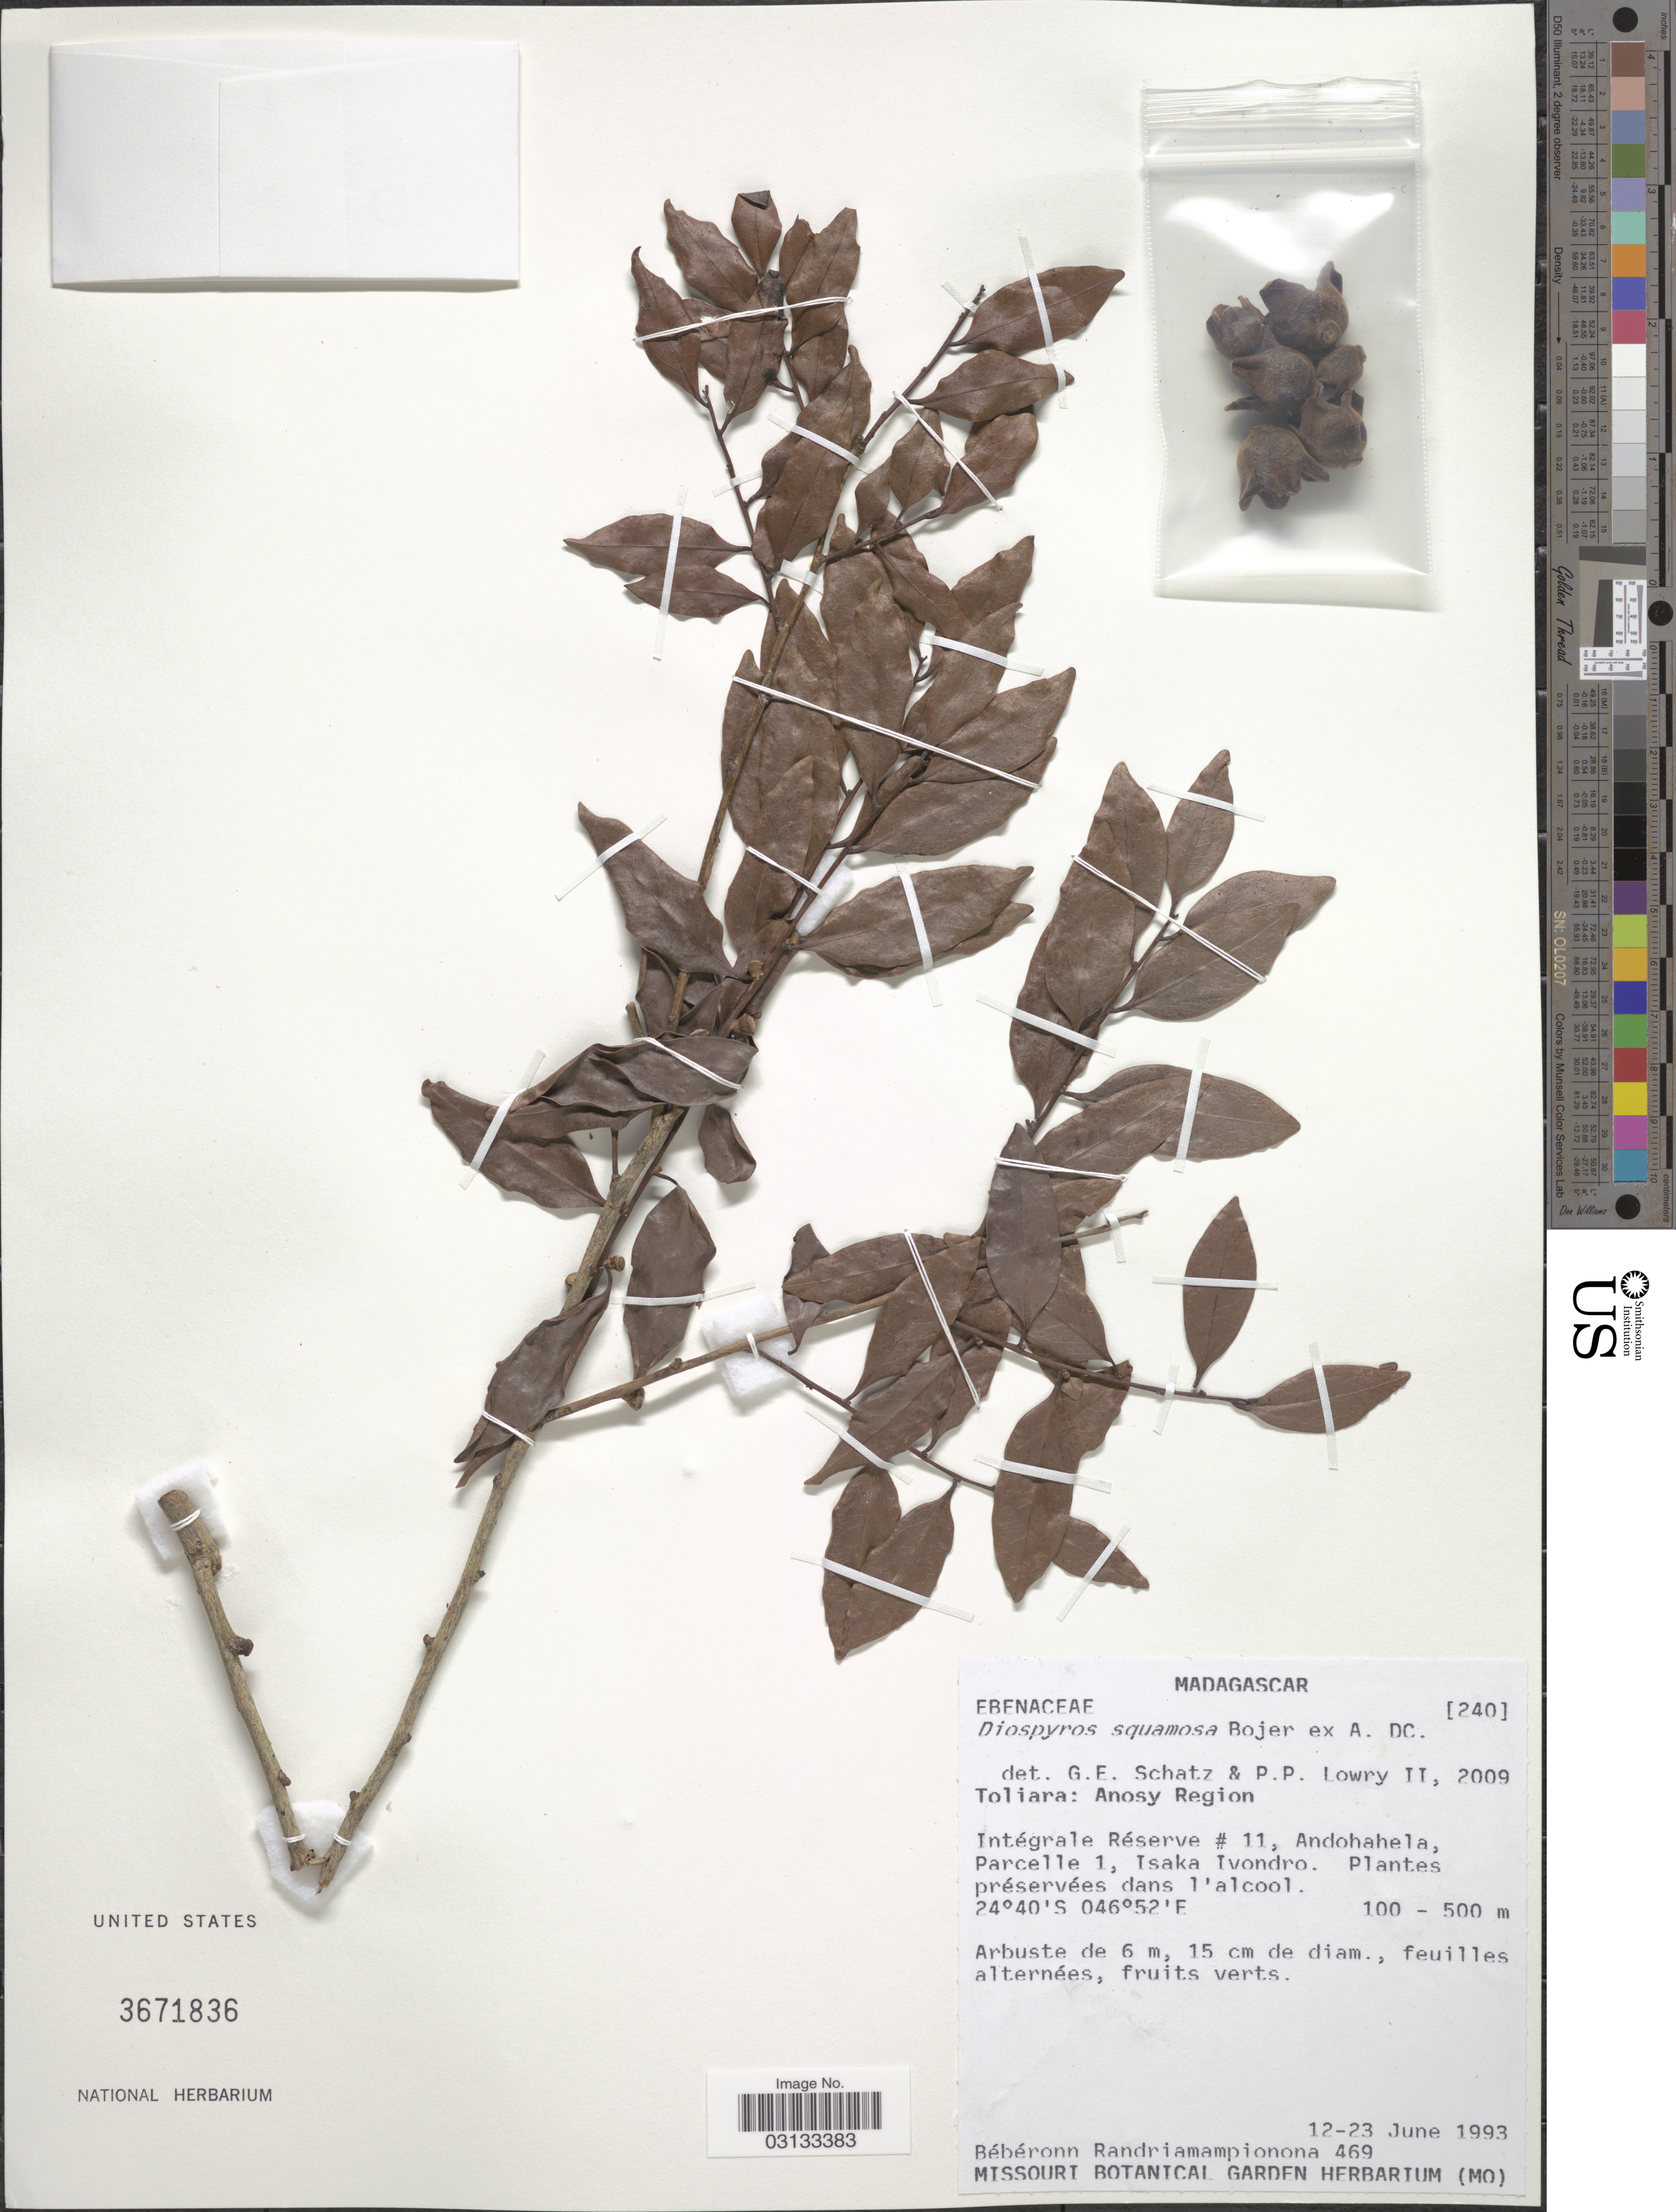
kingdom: Plantae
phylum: Tracheophyta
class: Magnoliopsida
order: Ericales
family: Ebenaceae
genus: Diospyros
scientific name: Diospyros squamosa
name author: Bojer ex A. DC.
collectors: B. Randriamampionona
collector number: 469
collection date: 1993-06-12/1993-06-23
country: Madagascar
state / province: Anosy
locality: Anosy Region. Intégrale Réserve # 11, Andohahela, Parcelle 1, Isaka Ivondro.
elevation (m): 100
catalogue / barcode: US 3671836